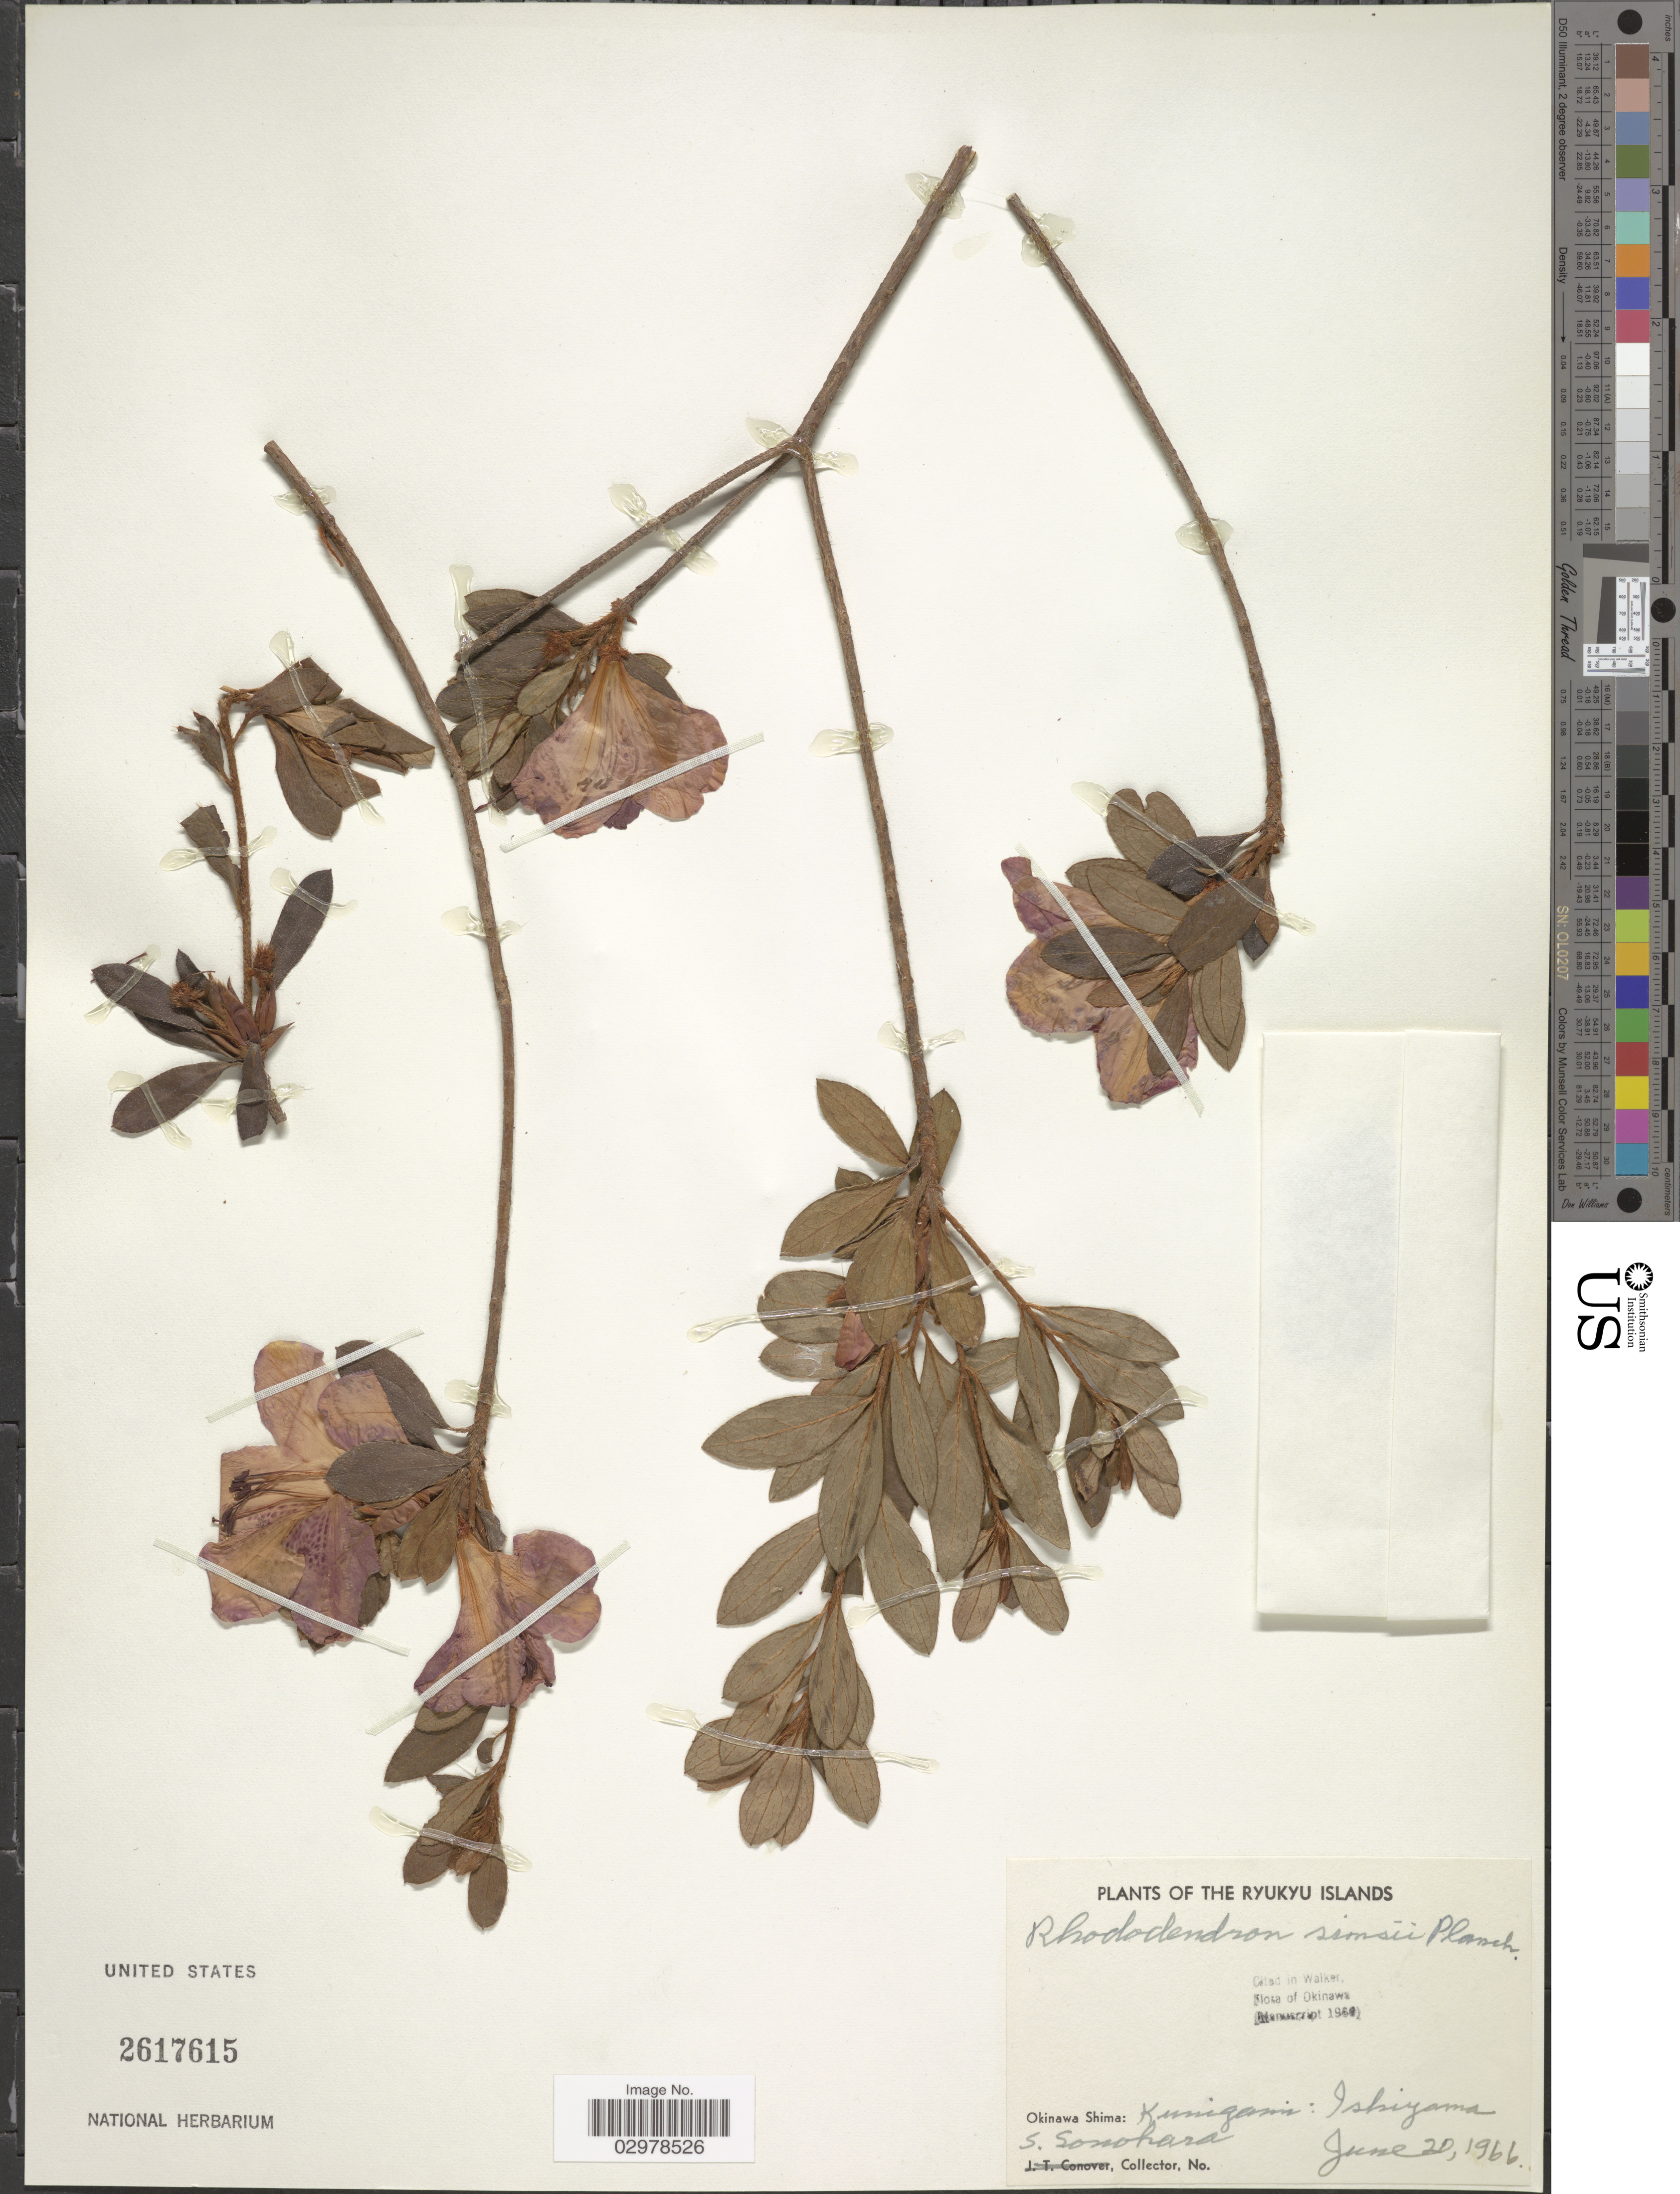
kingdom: Plantae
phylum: Tracheophyta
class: Magnoliopsida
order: Ericales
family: Ericaceae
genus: Rhododendron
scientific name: Rhododendron simsii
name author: Planch.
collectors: S. Sonohara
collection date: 1966-06-20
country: Japan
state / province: Okinawa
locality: Ryukyu Islands. Okinawa Shima: Kunigami: Ishiyama.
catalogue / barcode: US 2617615